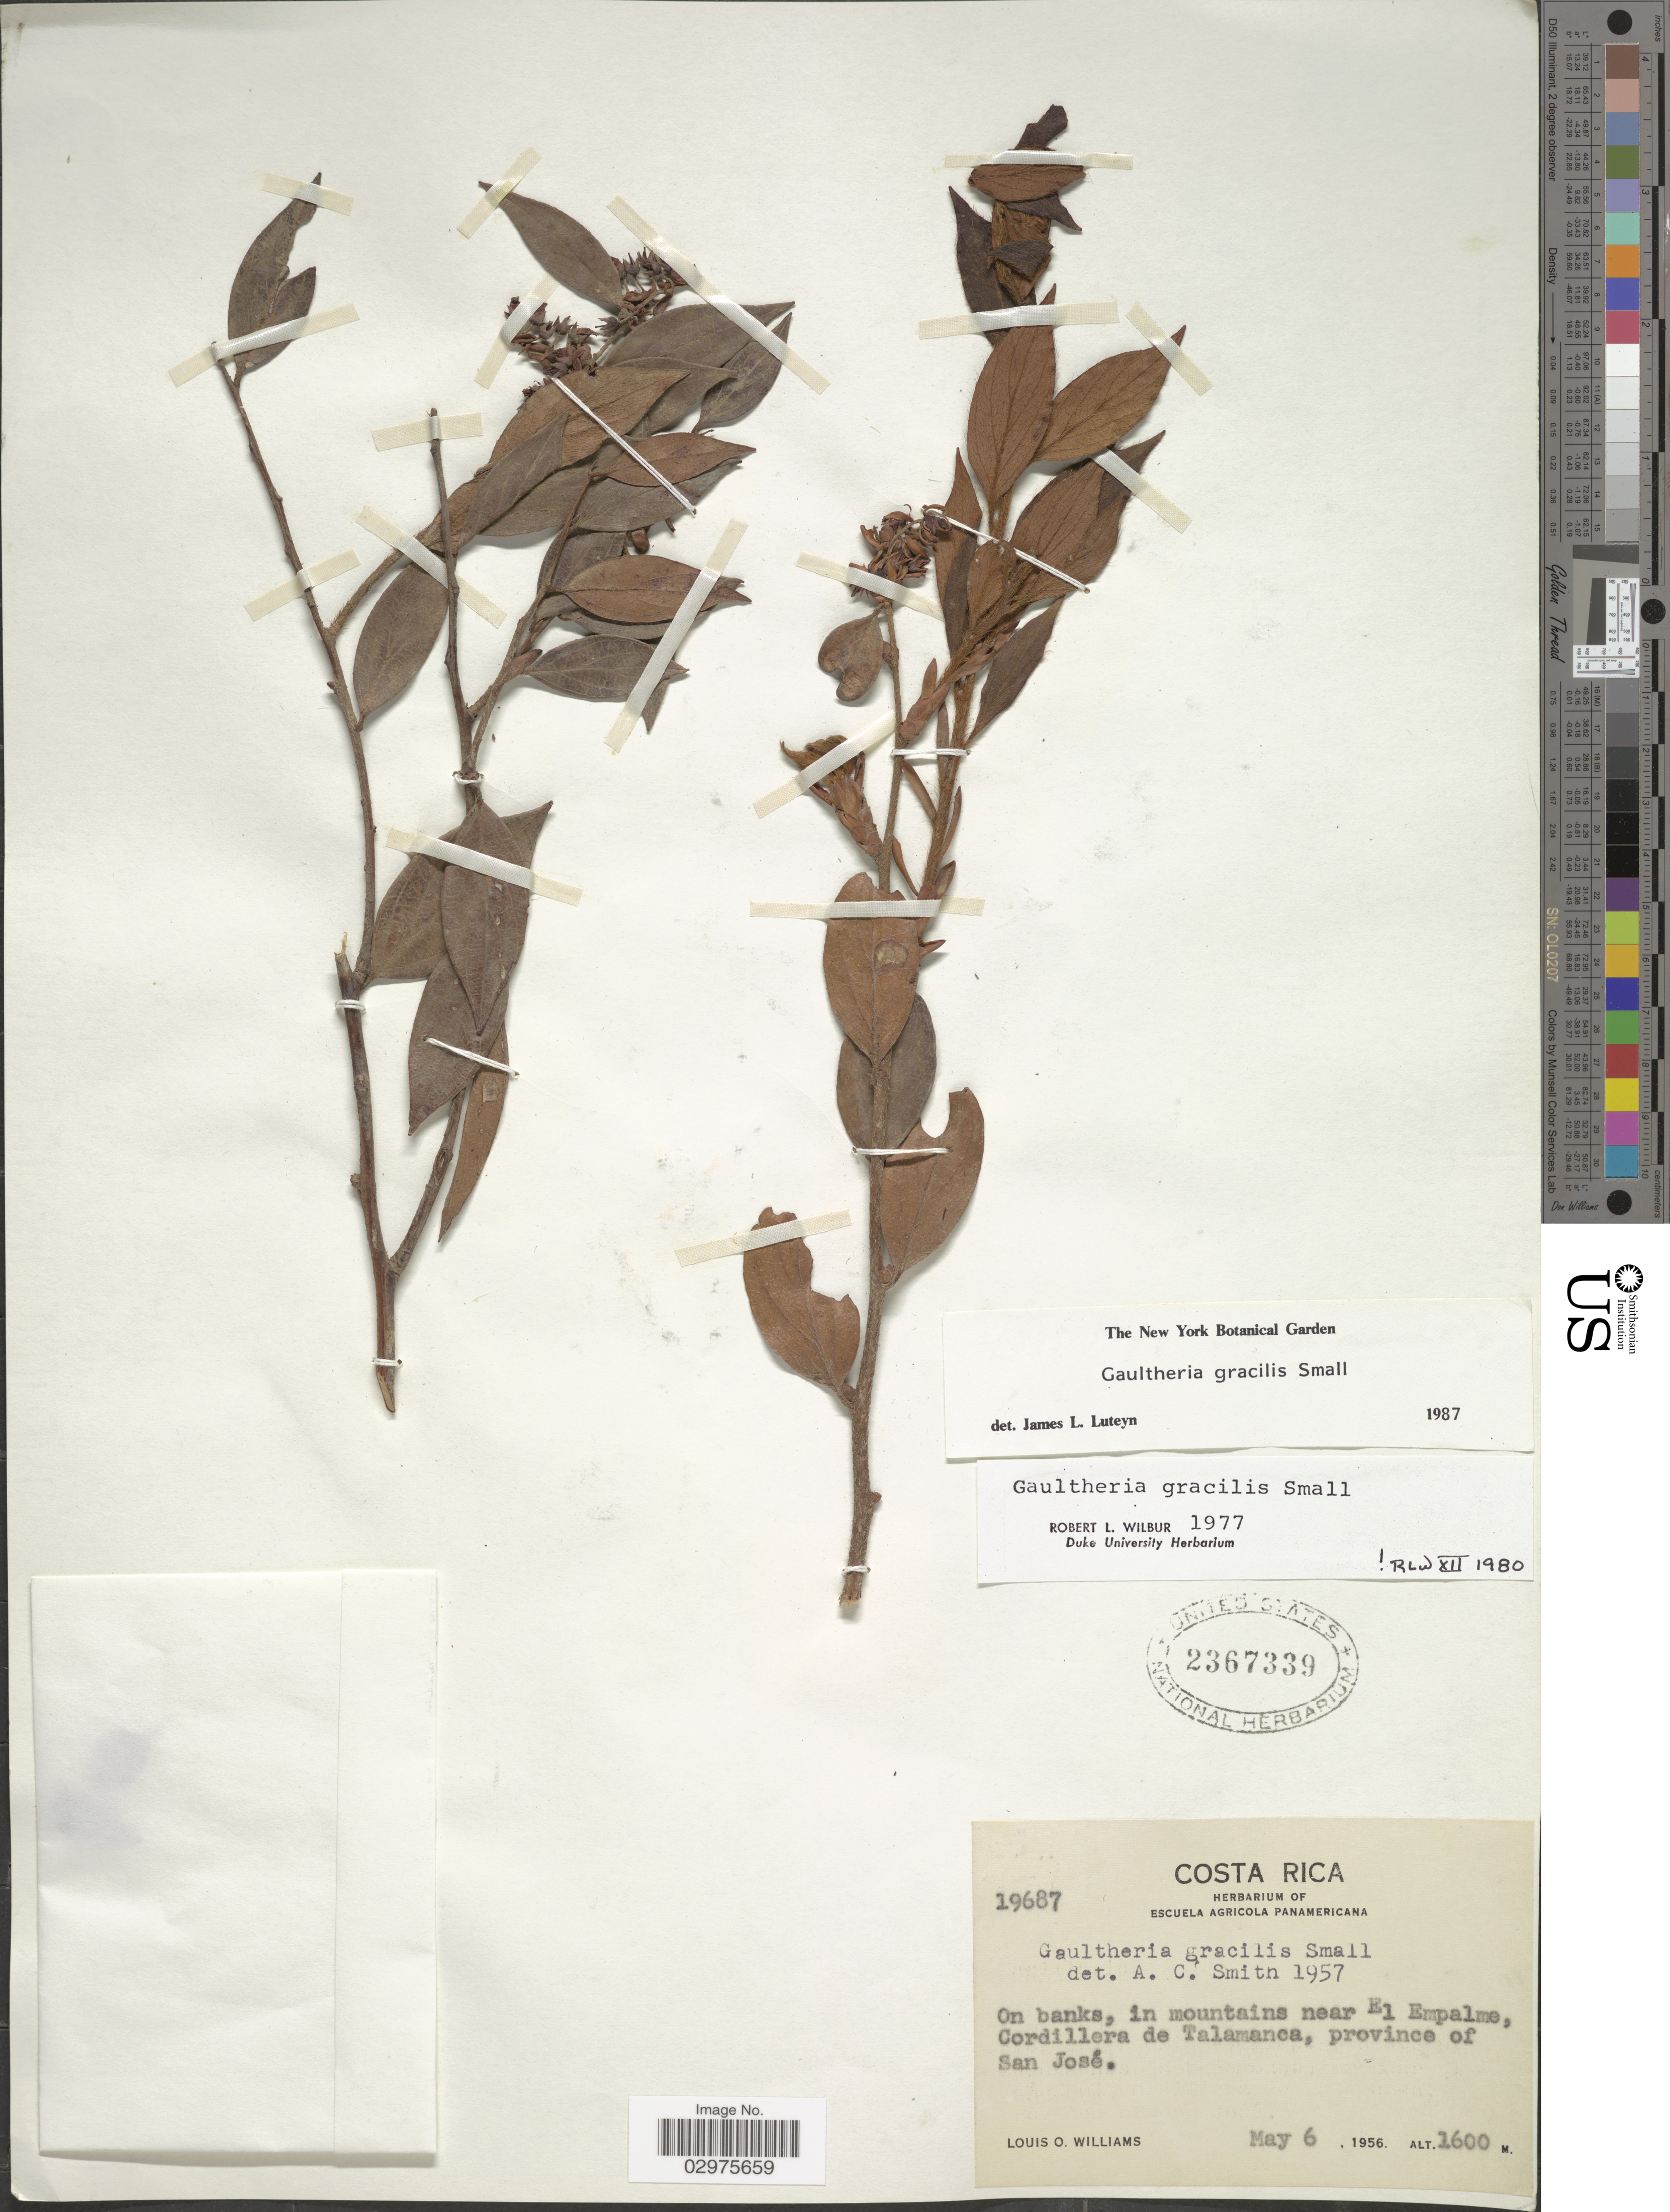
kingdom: Plantae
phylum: Tracheophyta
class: Magnoliopsida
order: Ericales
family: Ericaceae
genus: Gaultheria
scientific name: Gaultheria gracilis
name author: Small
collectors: L. O. Williams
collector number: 19687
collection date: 1956-05-06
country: Costa Rica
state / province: San José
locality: In mountains near El Empalme, Cordillera de Talamanca.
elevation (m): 1600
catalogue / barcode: US 2367339